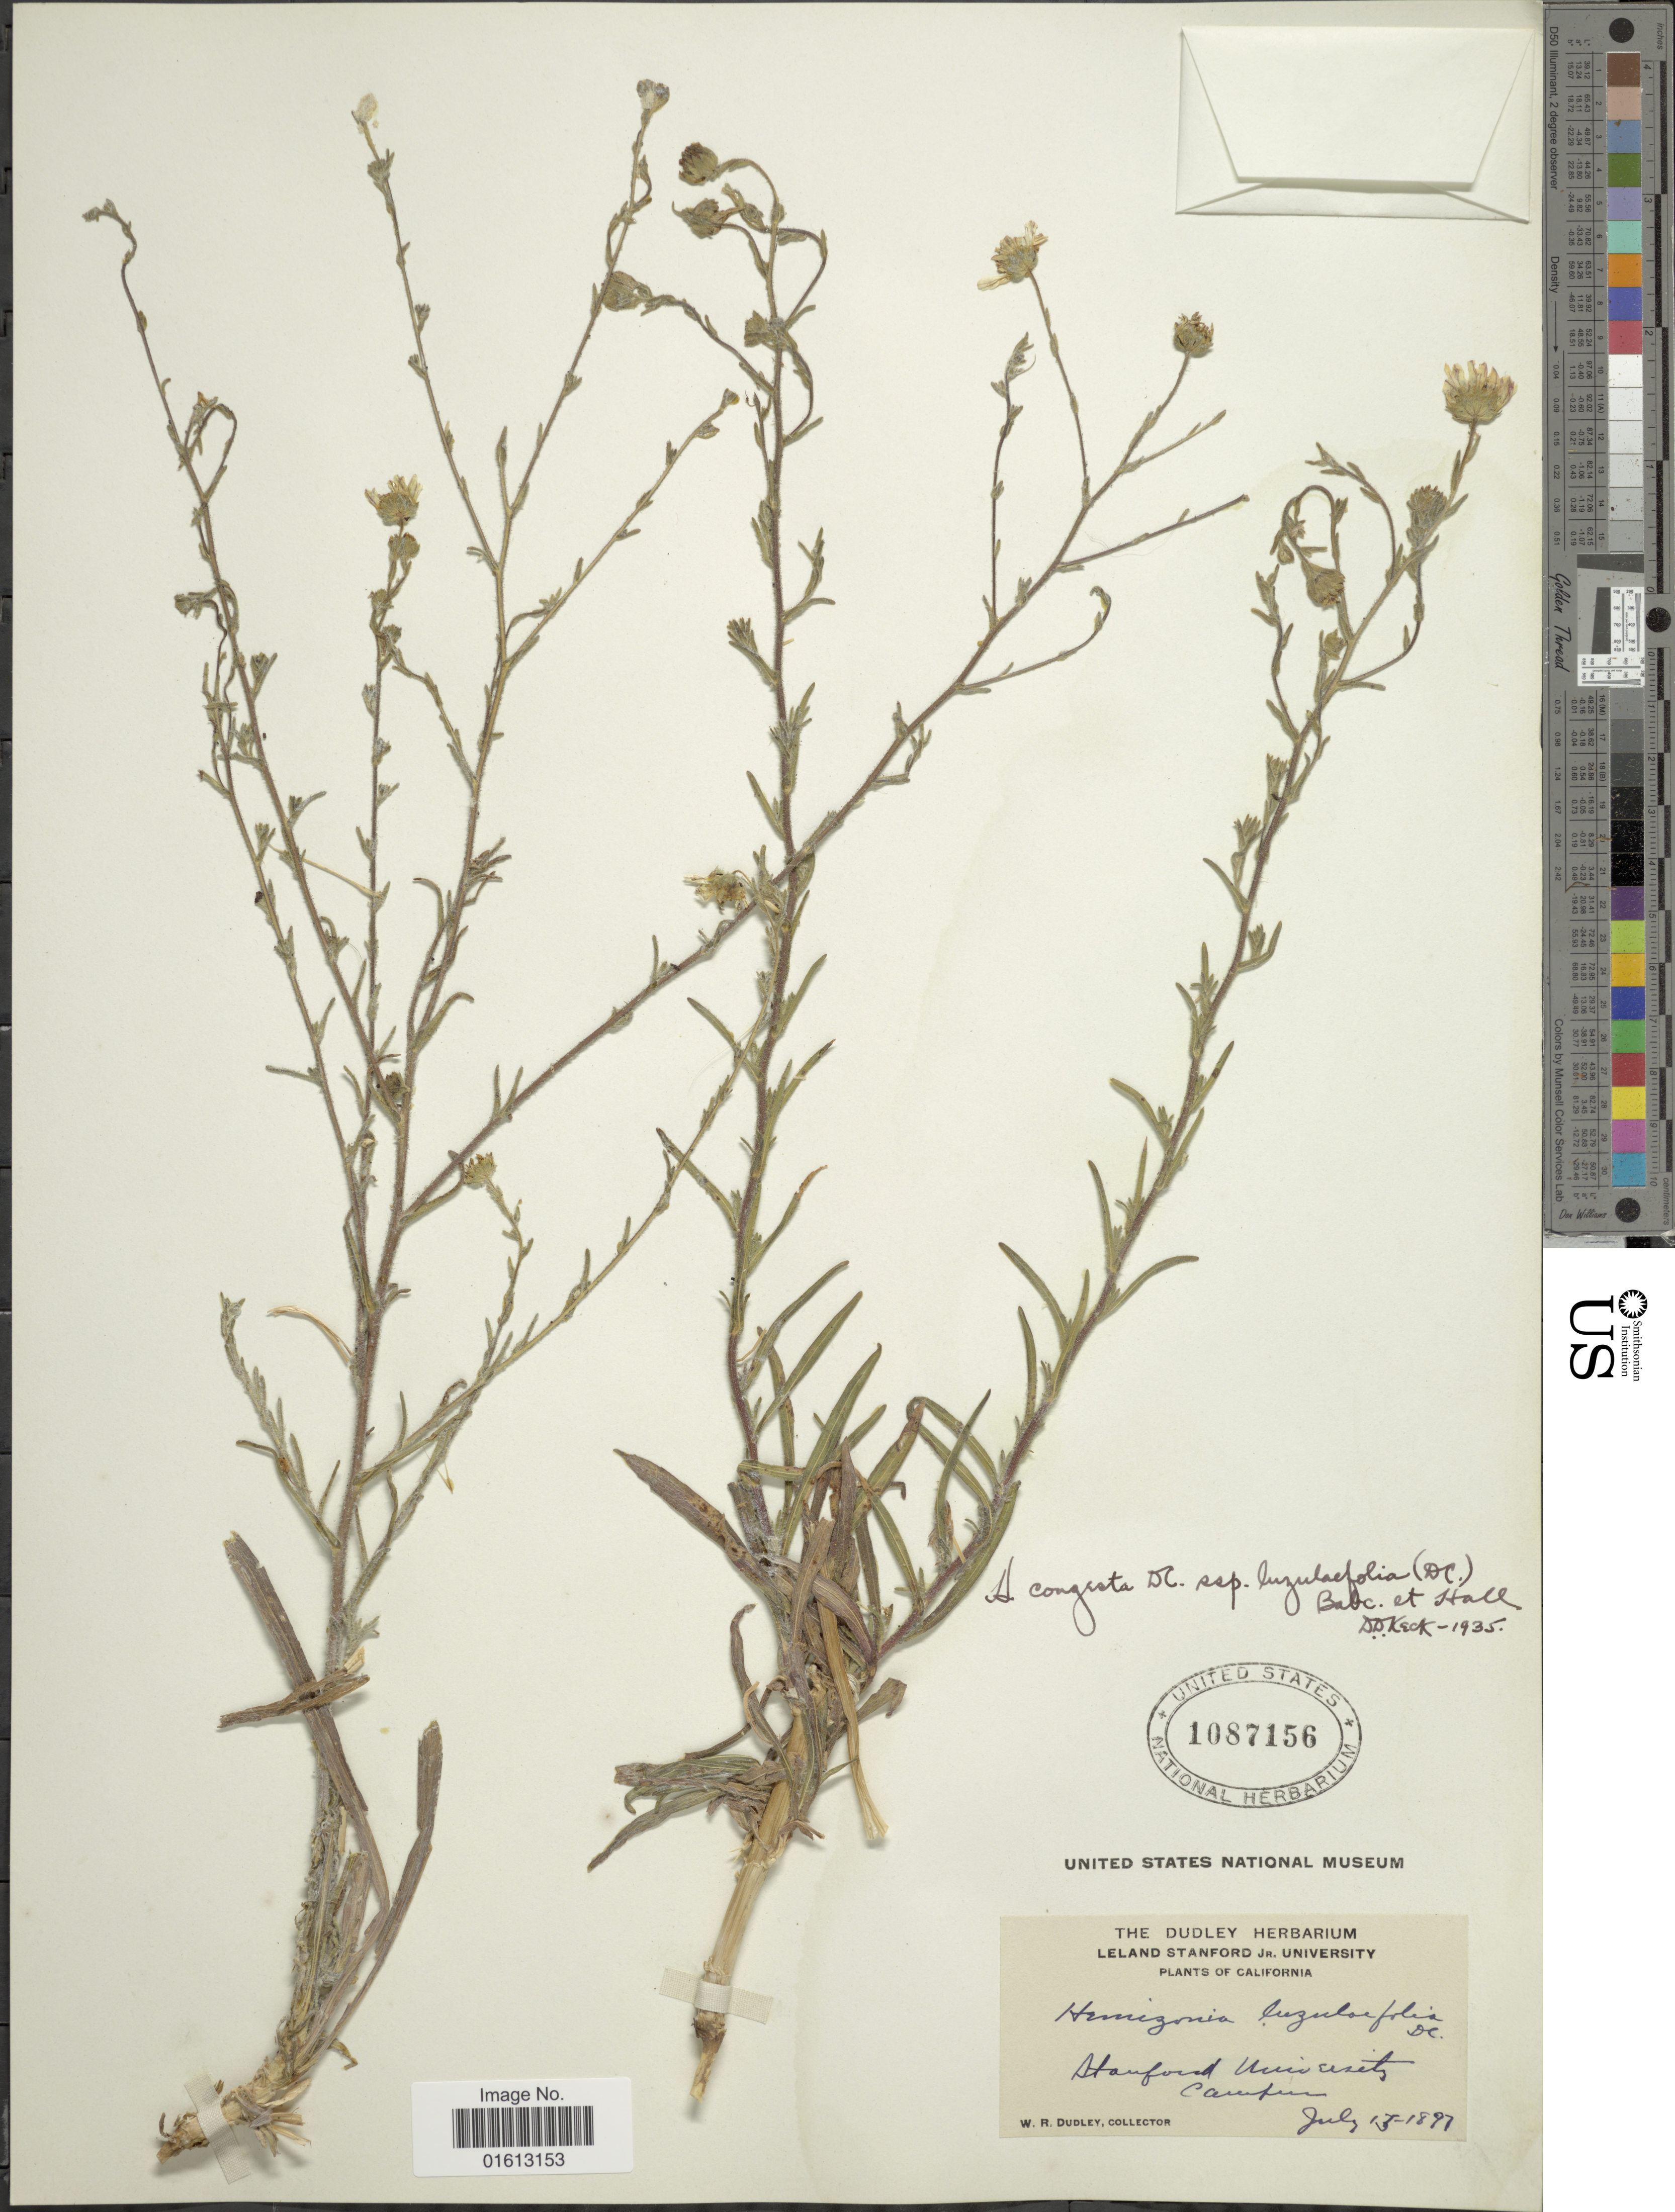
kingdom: Plantae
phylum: Tracheophyta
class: Magnoliopsida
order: Asterales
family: Asteraceae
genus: Hemizonia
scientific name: Hemizonia congesta subsp. luzulaefolia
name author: (DC.) Babc. & H.M. Hall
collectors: W. Dudley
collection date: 1897-07-15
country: United States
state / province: California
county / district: Santa Clara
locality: Stanford University Campus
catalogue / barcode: US 1087156